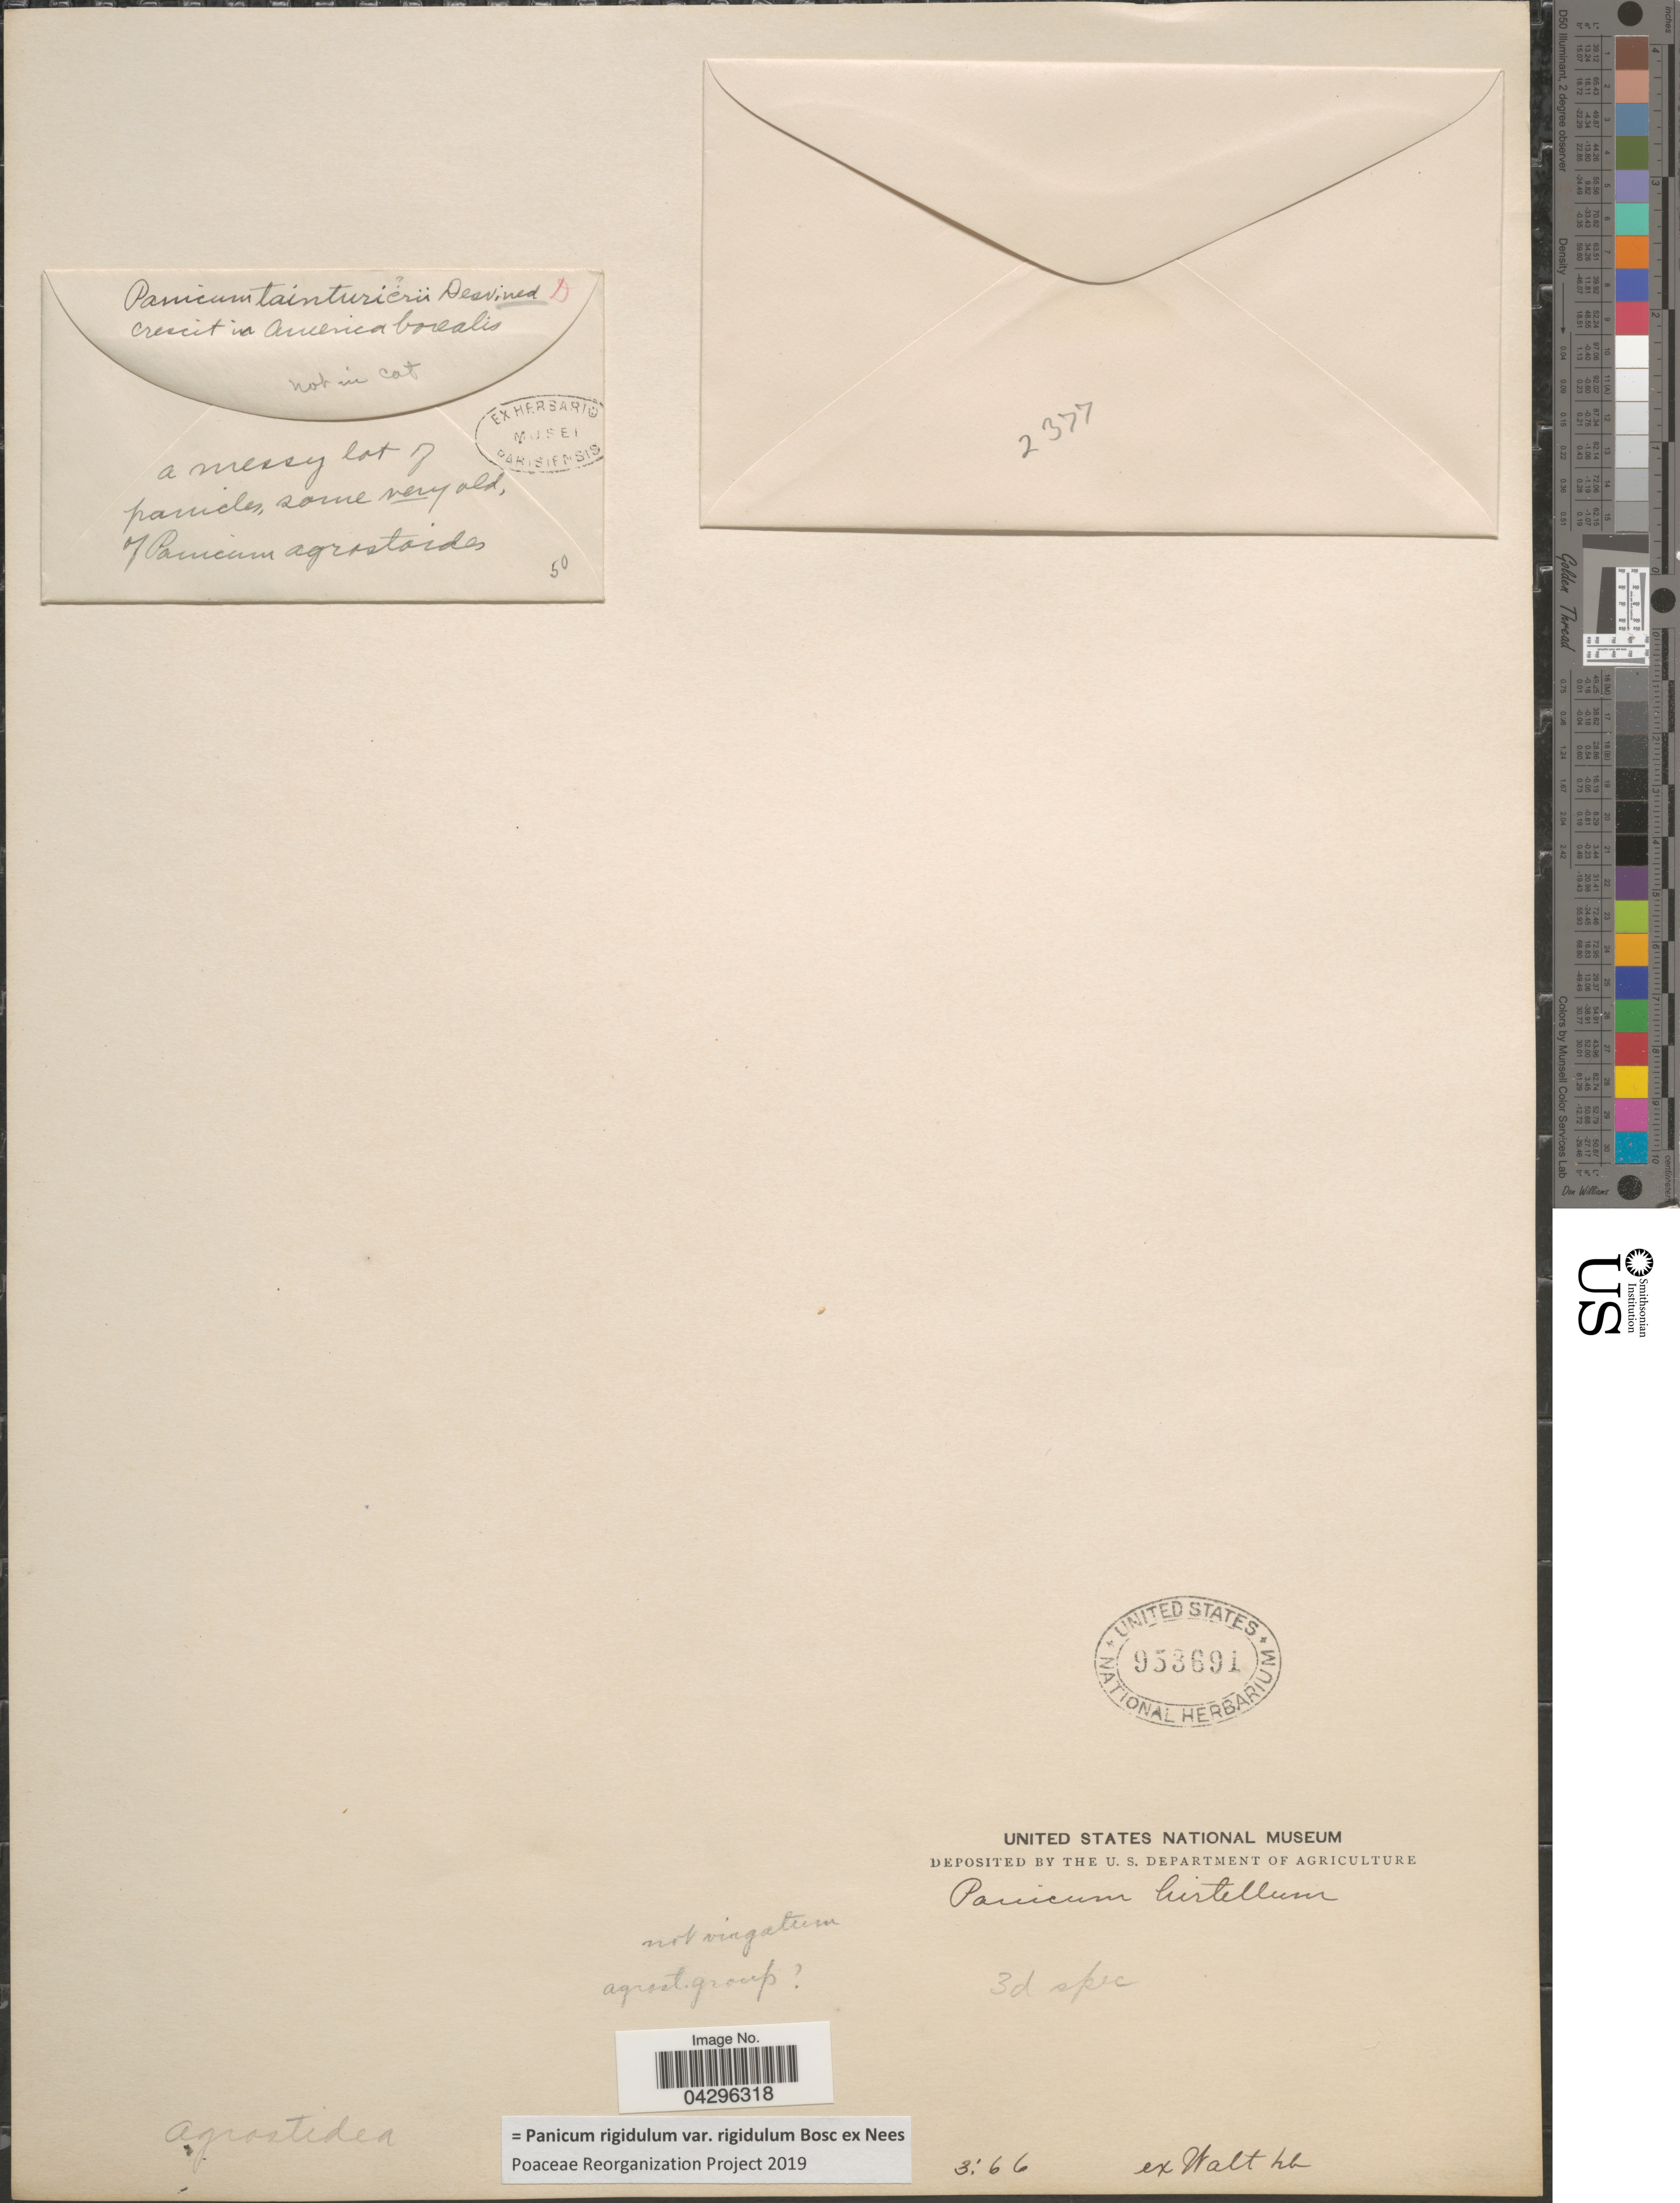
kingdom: Plantae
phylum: Tracheophyta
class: Liliopsida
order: Poales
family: Poaceae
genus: Panicum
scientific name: Panicum rigidulum var. rigidulum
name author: Bosc ex Nees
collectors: ex herb. Musei Parisiensis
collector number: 2377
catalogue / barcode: US 953691